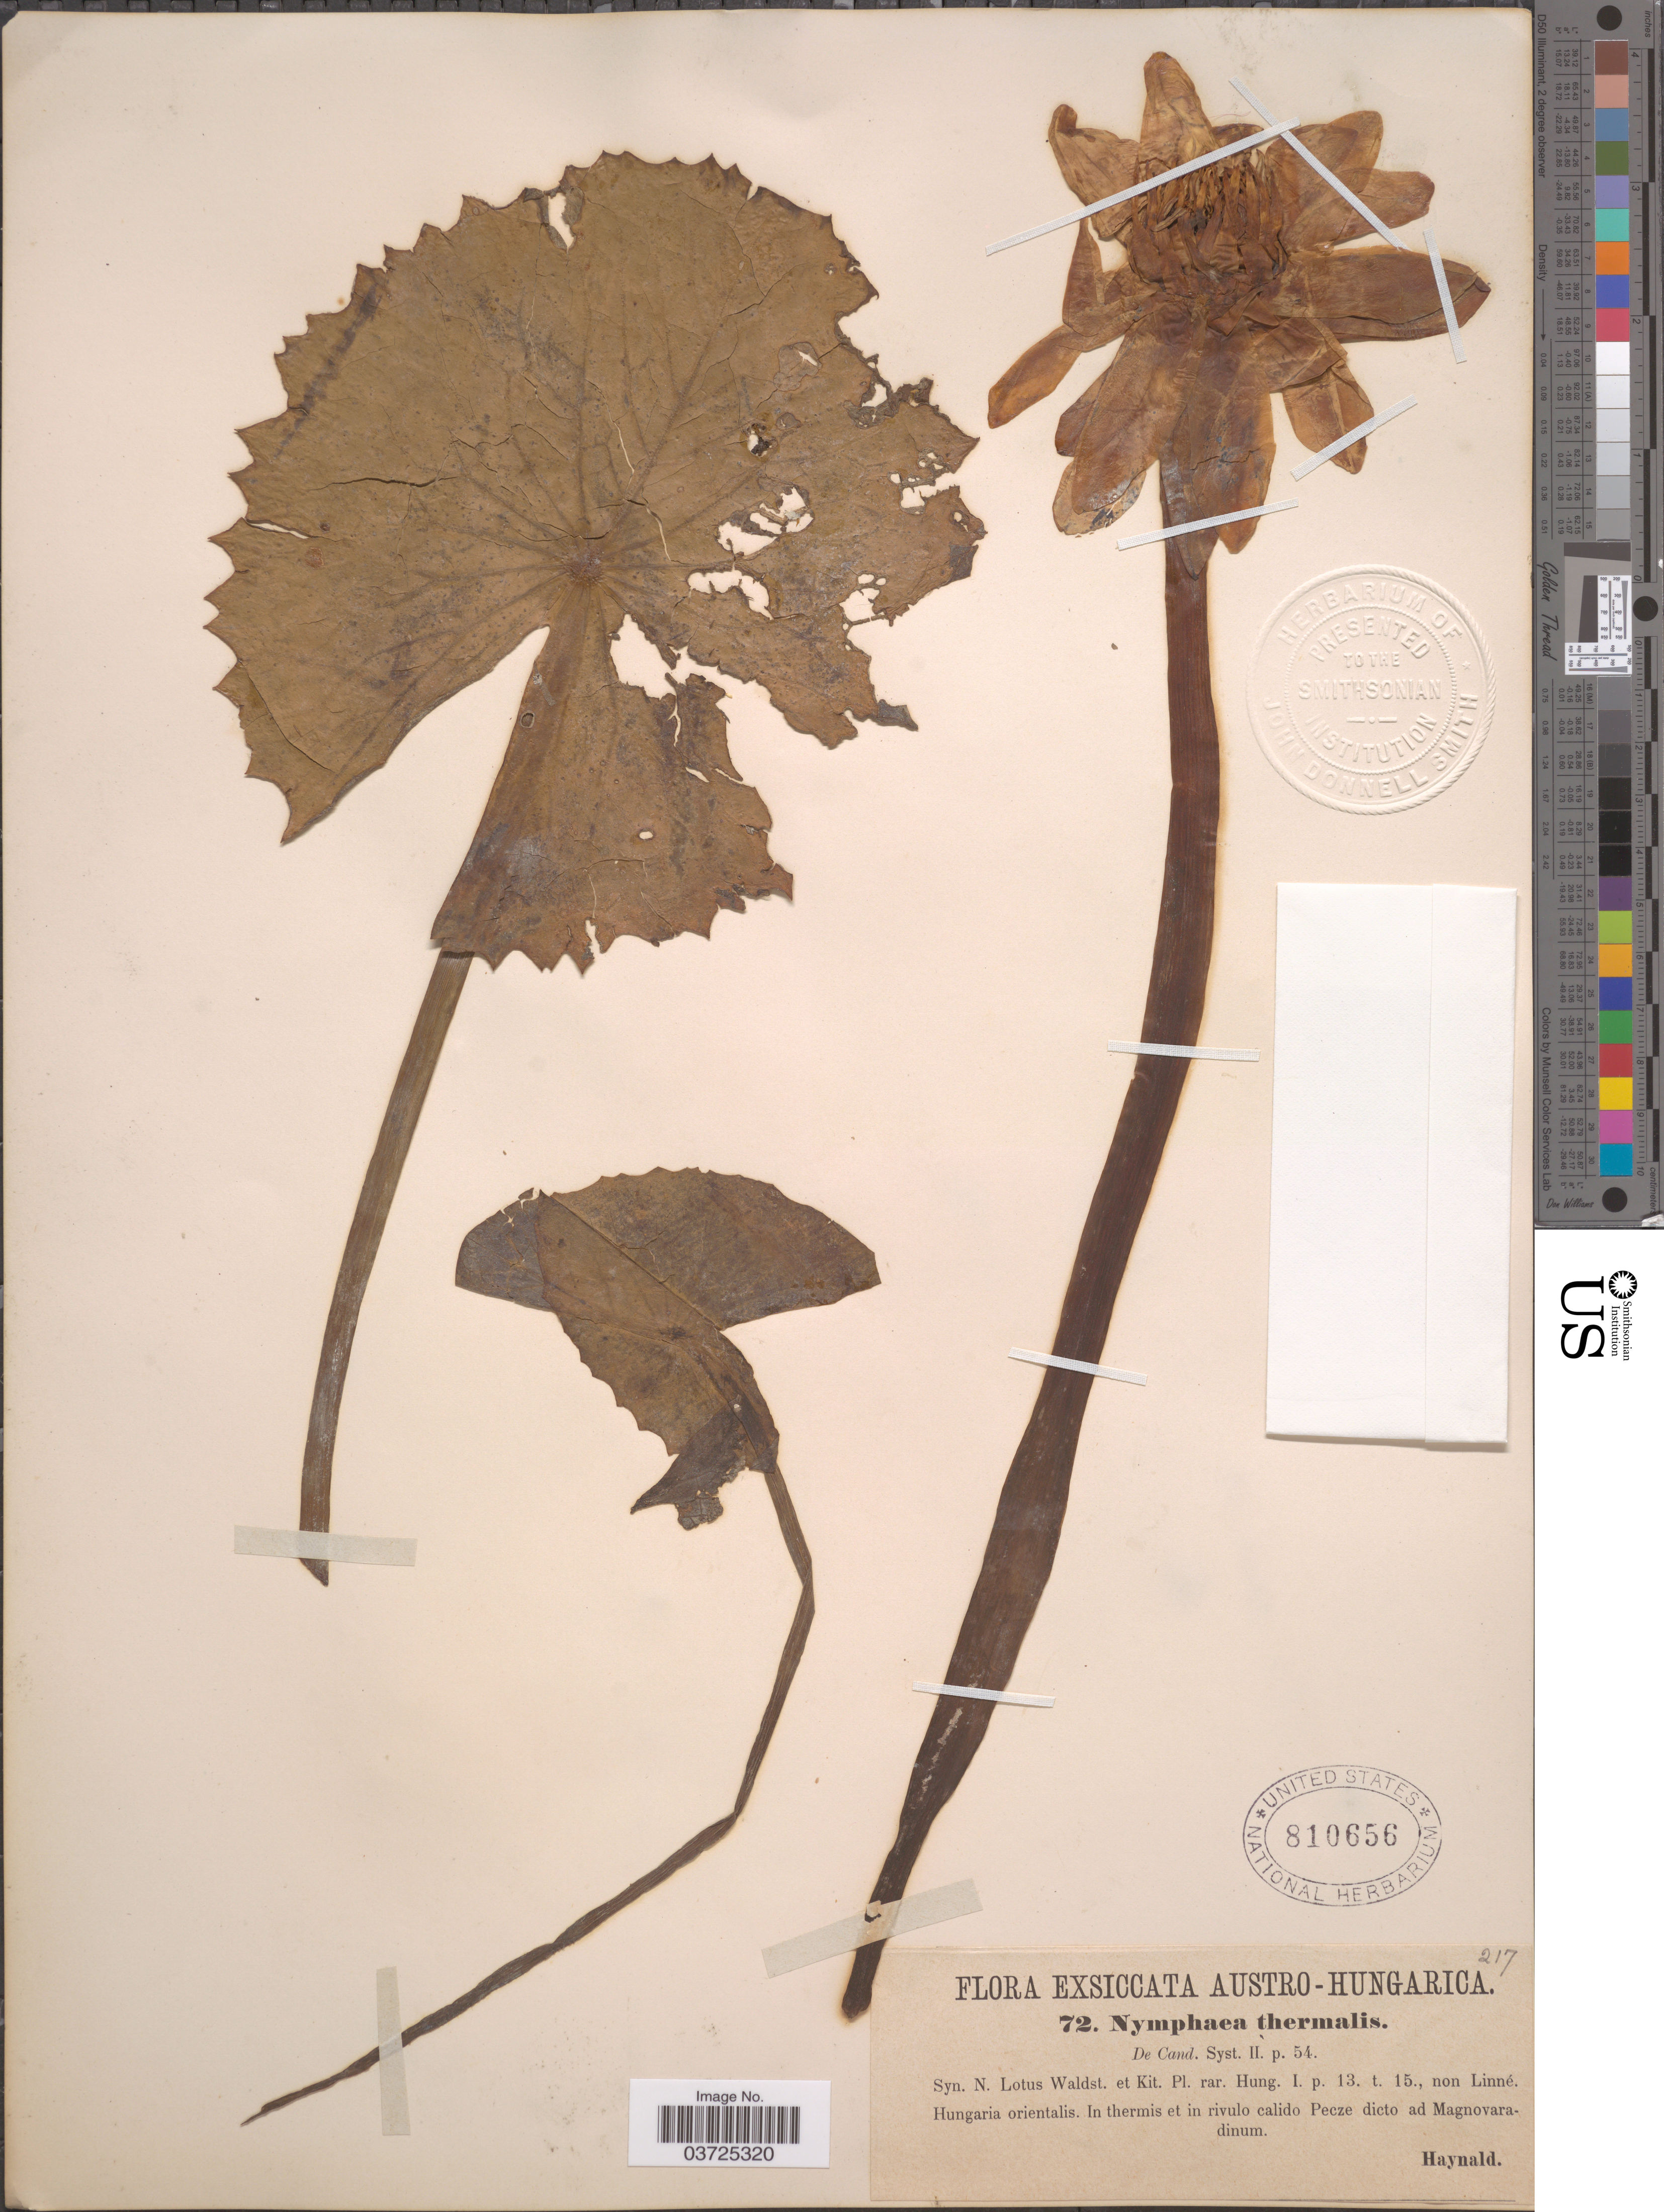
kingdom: Plantae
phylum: Tracheophyta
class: Magnoliopsida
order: Nymphaeales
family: Nymphaeaceae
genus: Nymphaea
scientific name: Nymphaea thermalis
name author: DC.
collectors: -. Haynald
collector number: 72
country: Hungary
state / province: Pécs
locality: Hungaria orientalis. In thermis et in rivulo calido Pecze dicto ad Magnovaradinum.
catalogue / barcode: US 810656